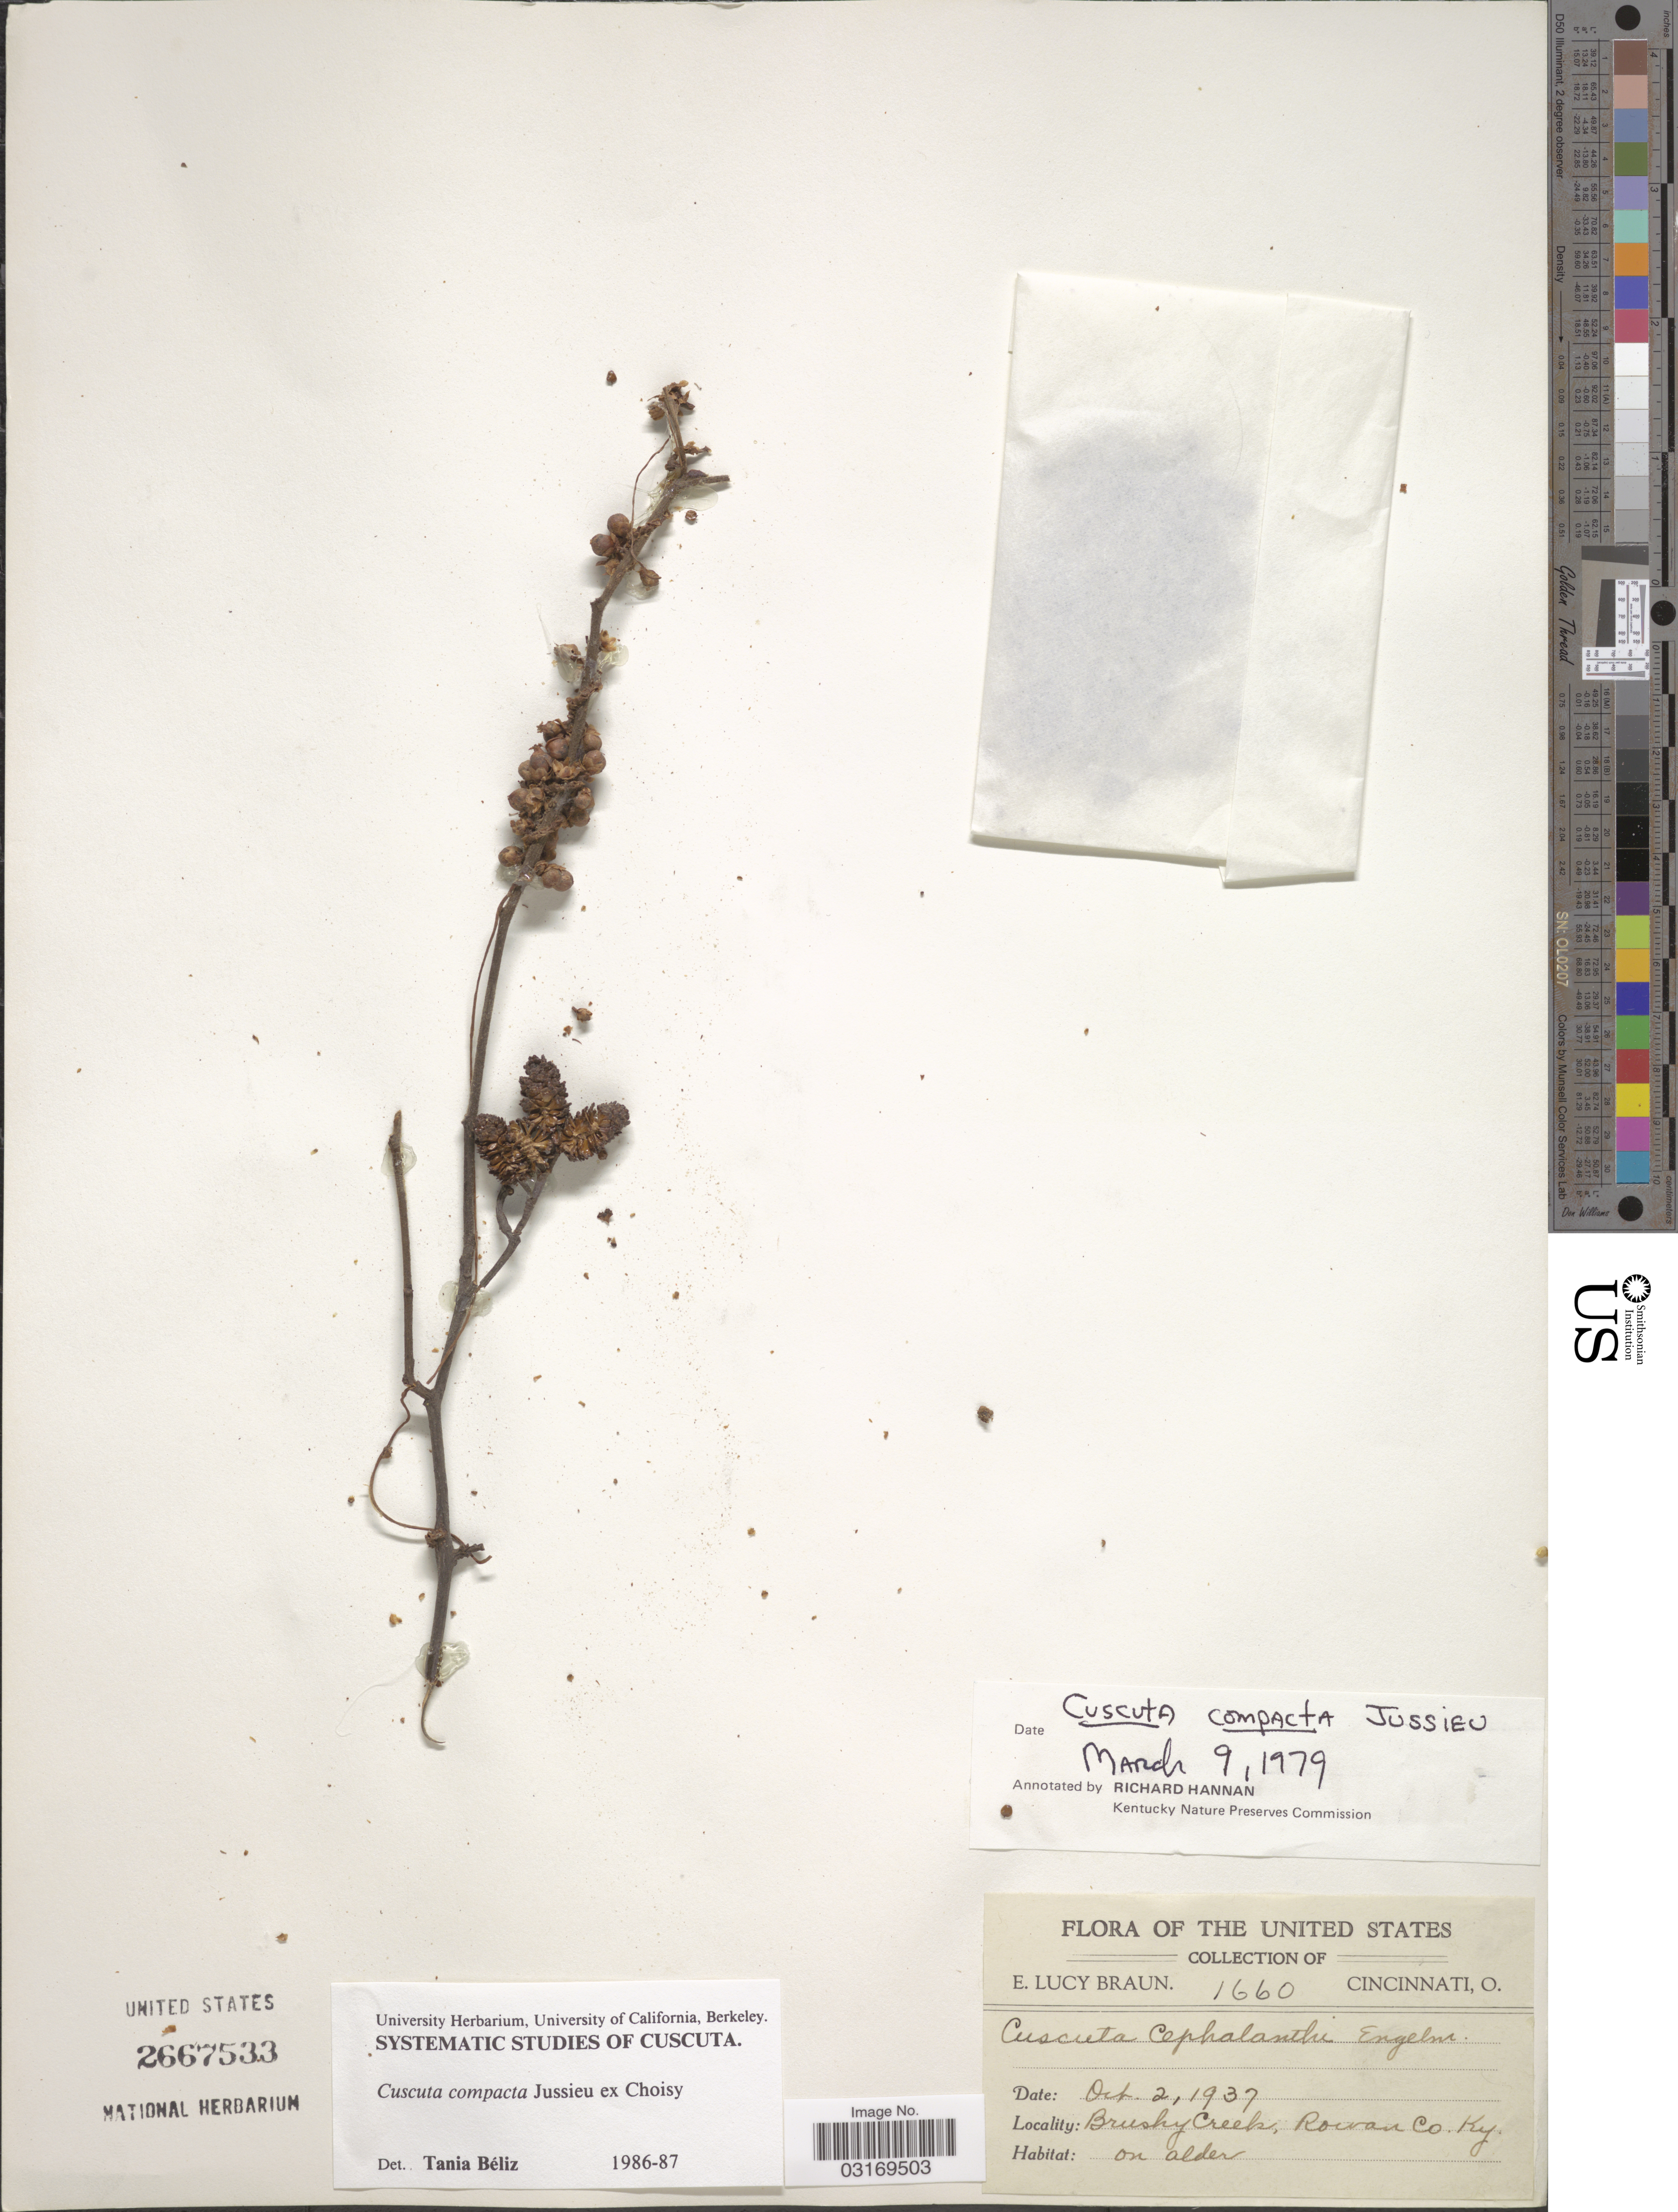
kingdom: Plantae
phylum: Tracheophyta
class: Magnoliopsida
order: Solanales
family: Convolvulaceae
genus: Cuscuta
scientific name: Cuscuta compacta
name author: Juss. ex Choisy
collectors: E. L. Braun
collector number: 1660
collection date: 1937-10-02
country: United States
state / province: Kentucky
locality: Brushy Creek, Rowan Co.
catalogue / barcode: US 2667533